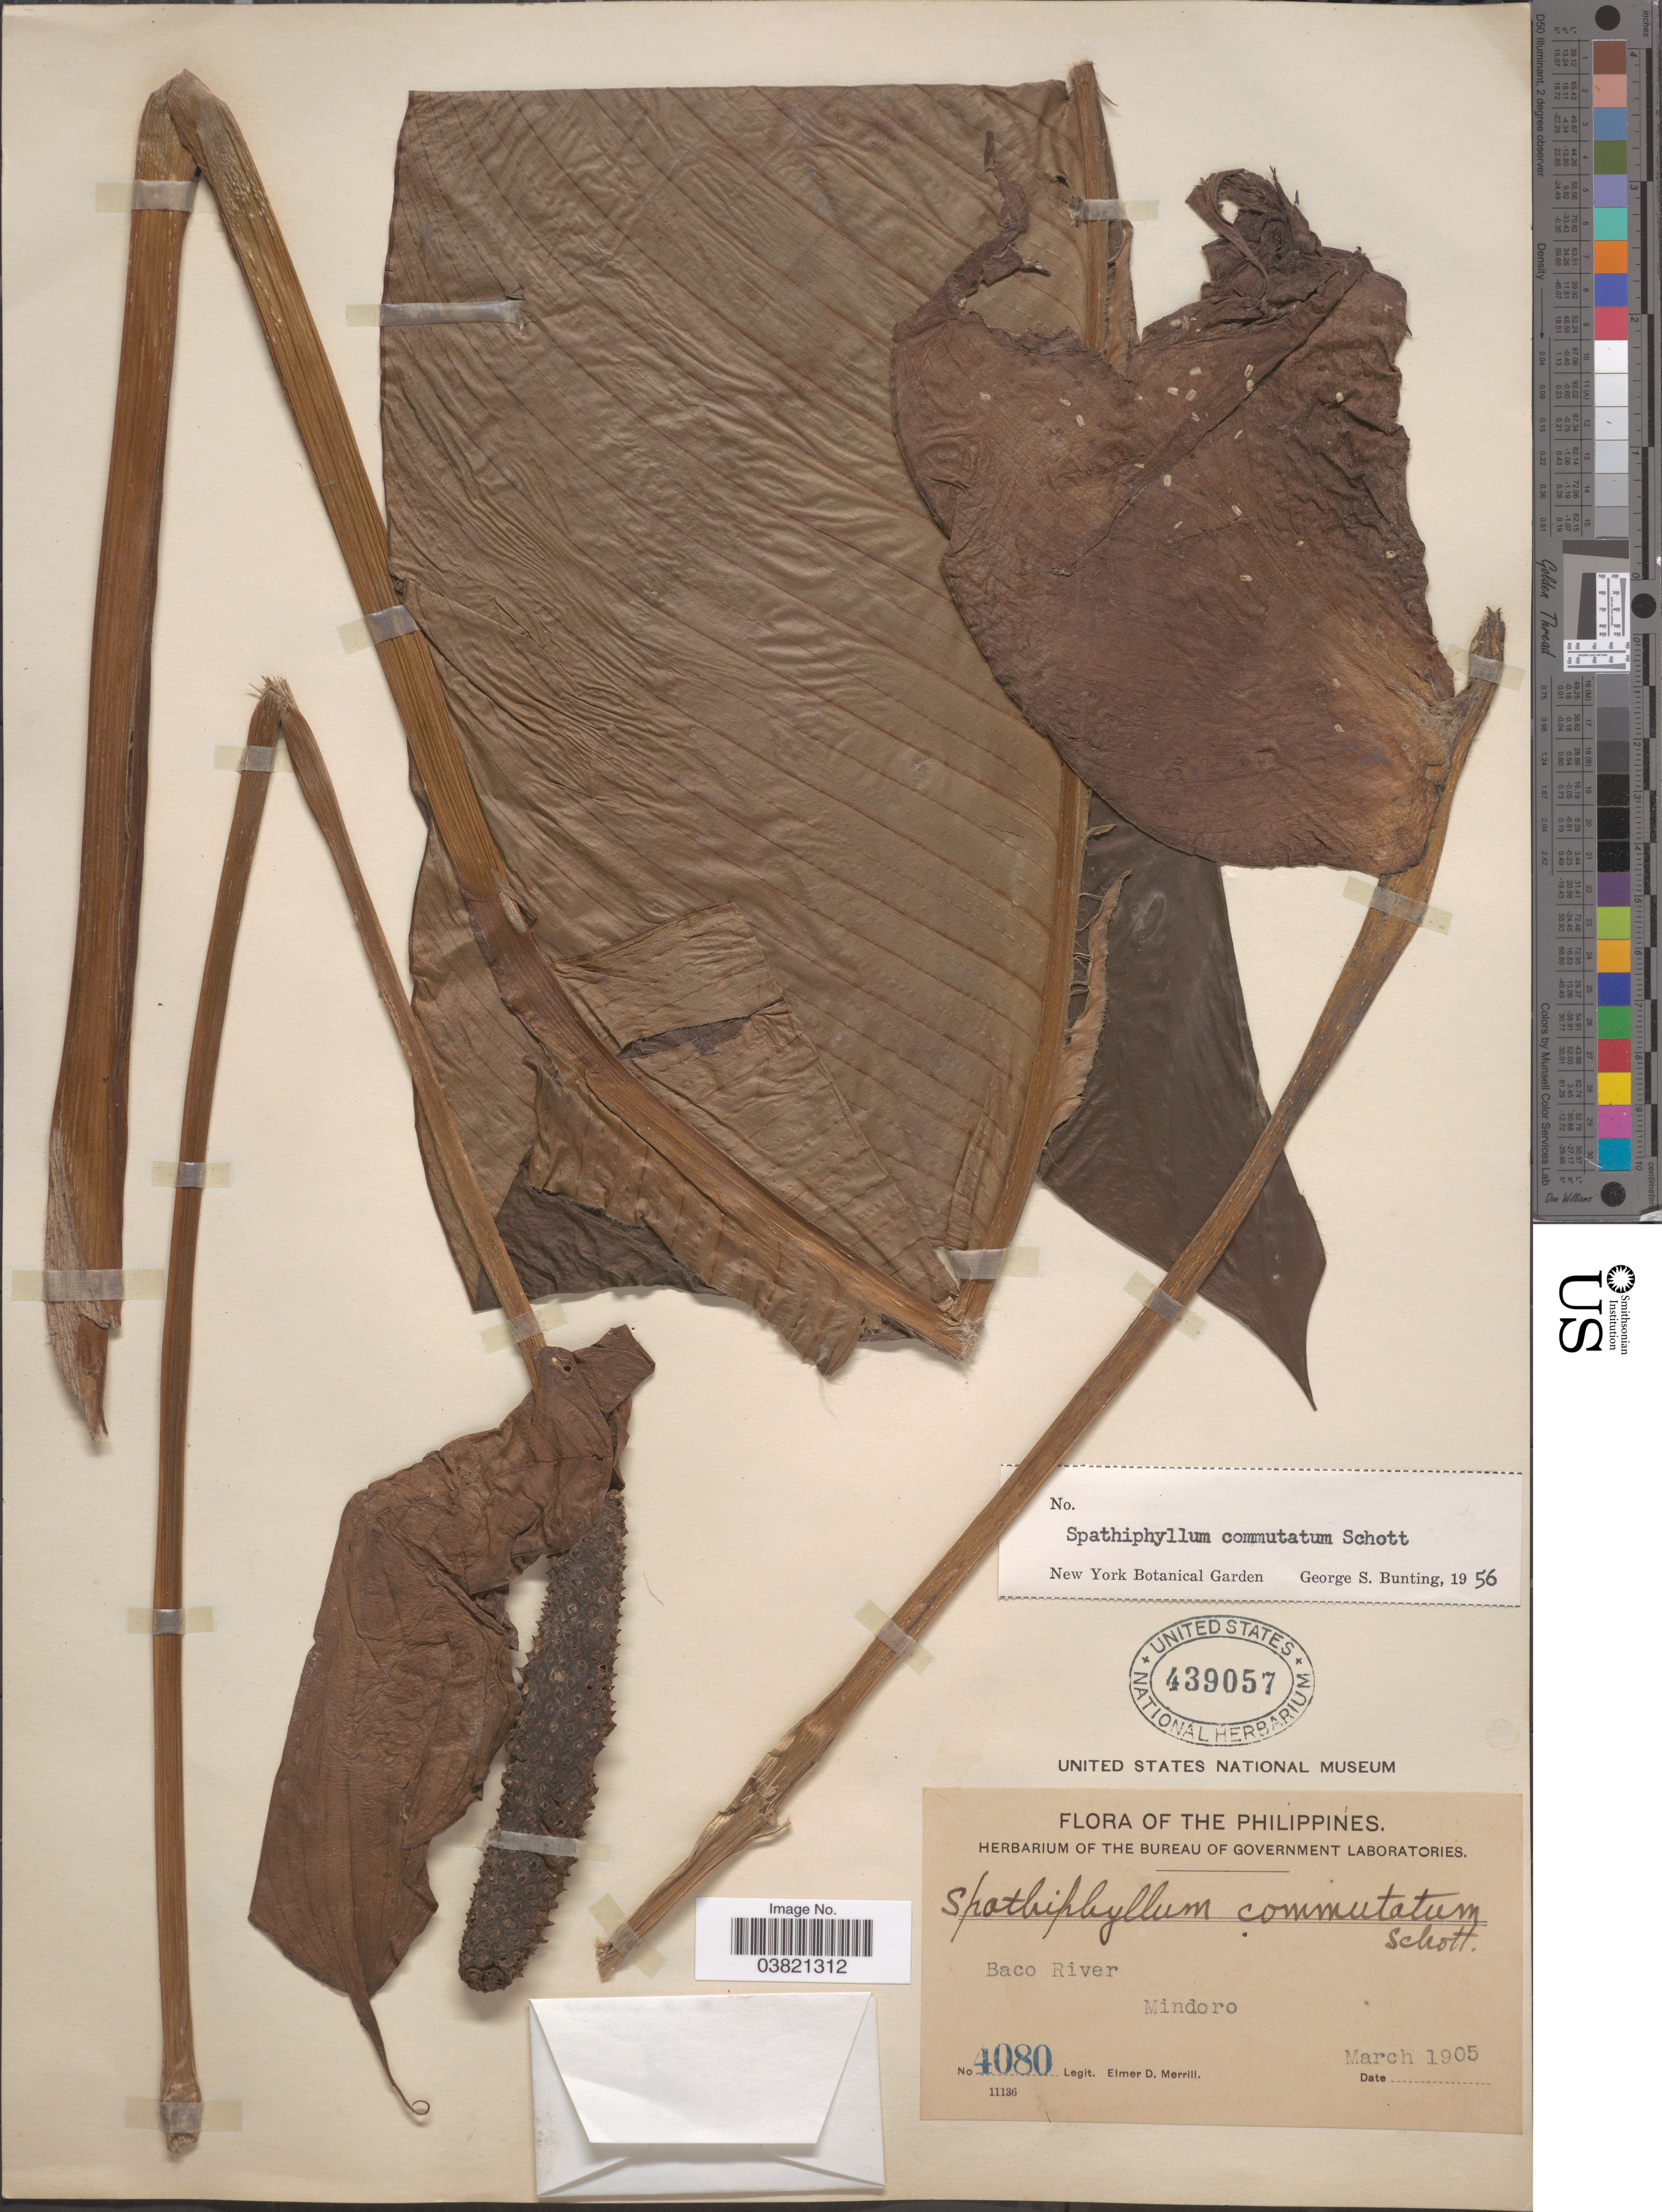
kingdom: Plantae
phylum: Tracheophyta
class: Liliopsida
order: Alismatales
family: Araceae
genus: Spathiphyllum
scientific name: Spathiphyllum commutatum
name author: Schott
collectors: E. D. Merrill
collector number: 4080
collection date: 1905-03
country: Philippines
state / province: Mimaropa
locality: Baco River, Mindoro.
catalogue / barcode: US 439057